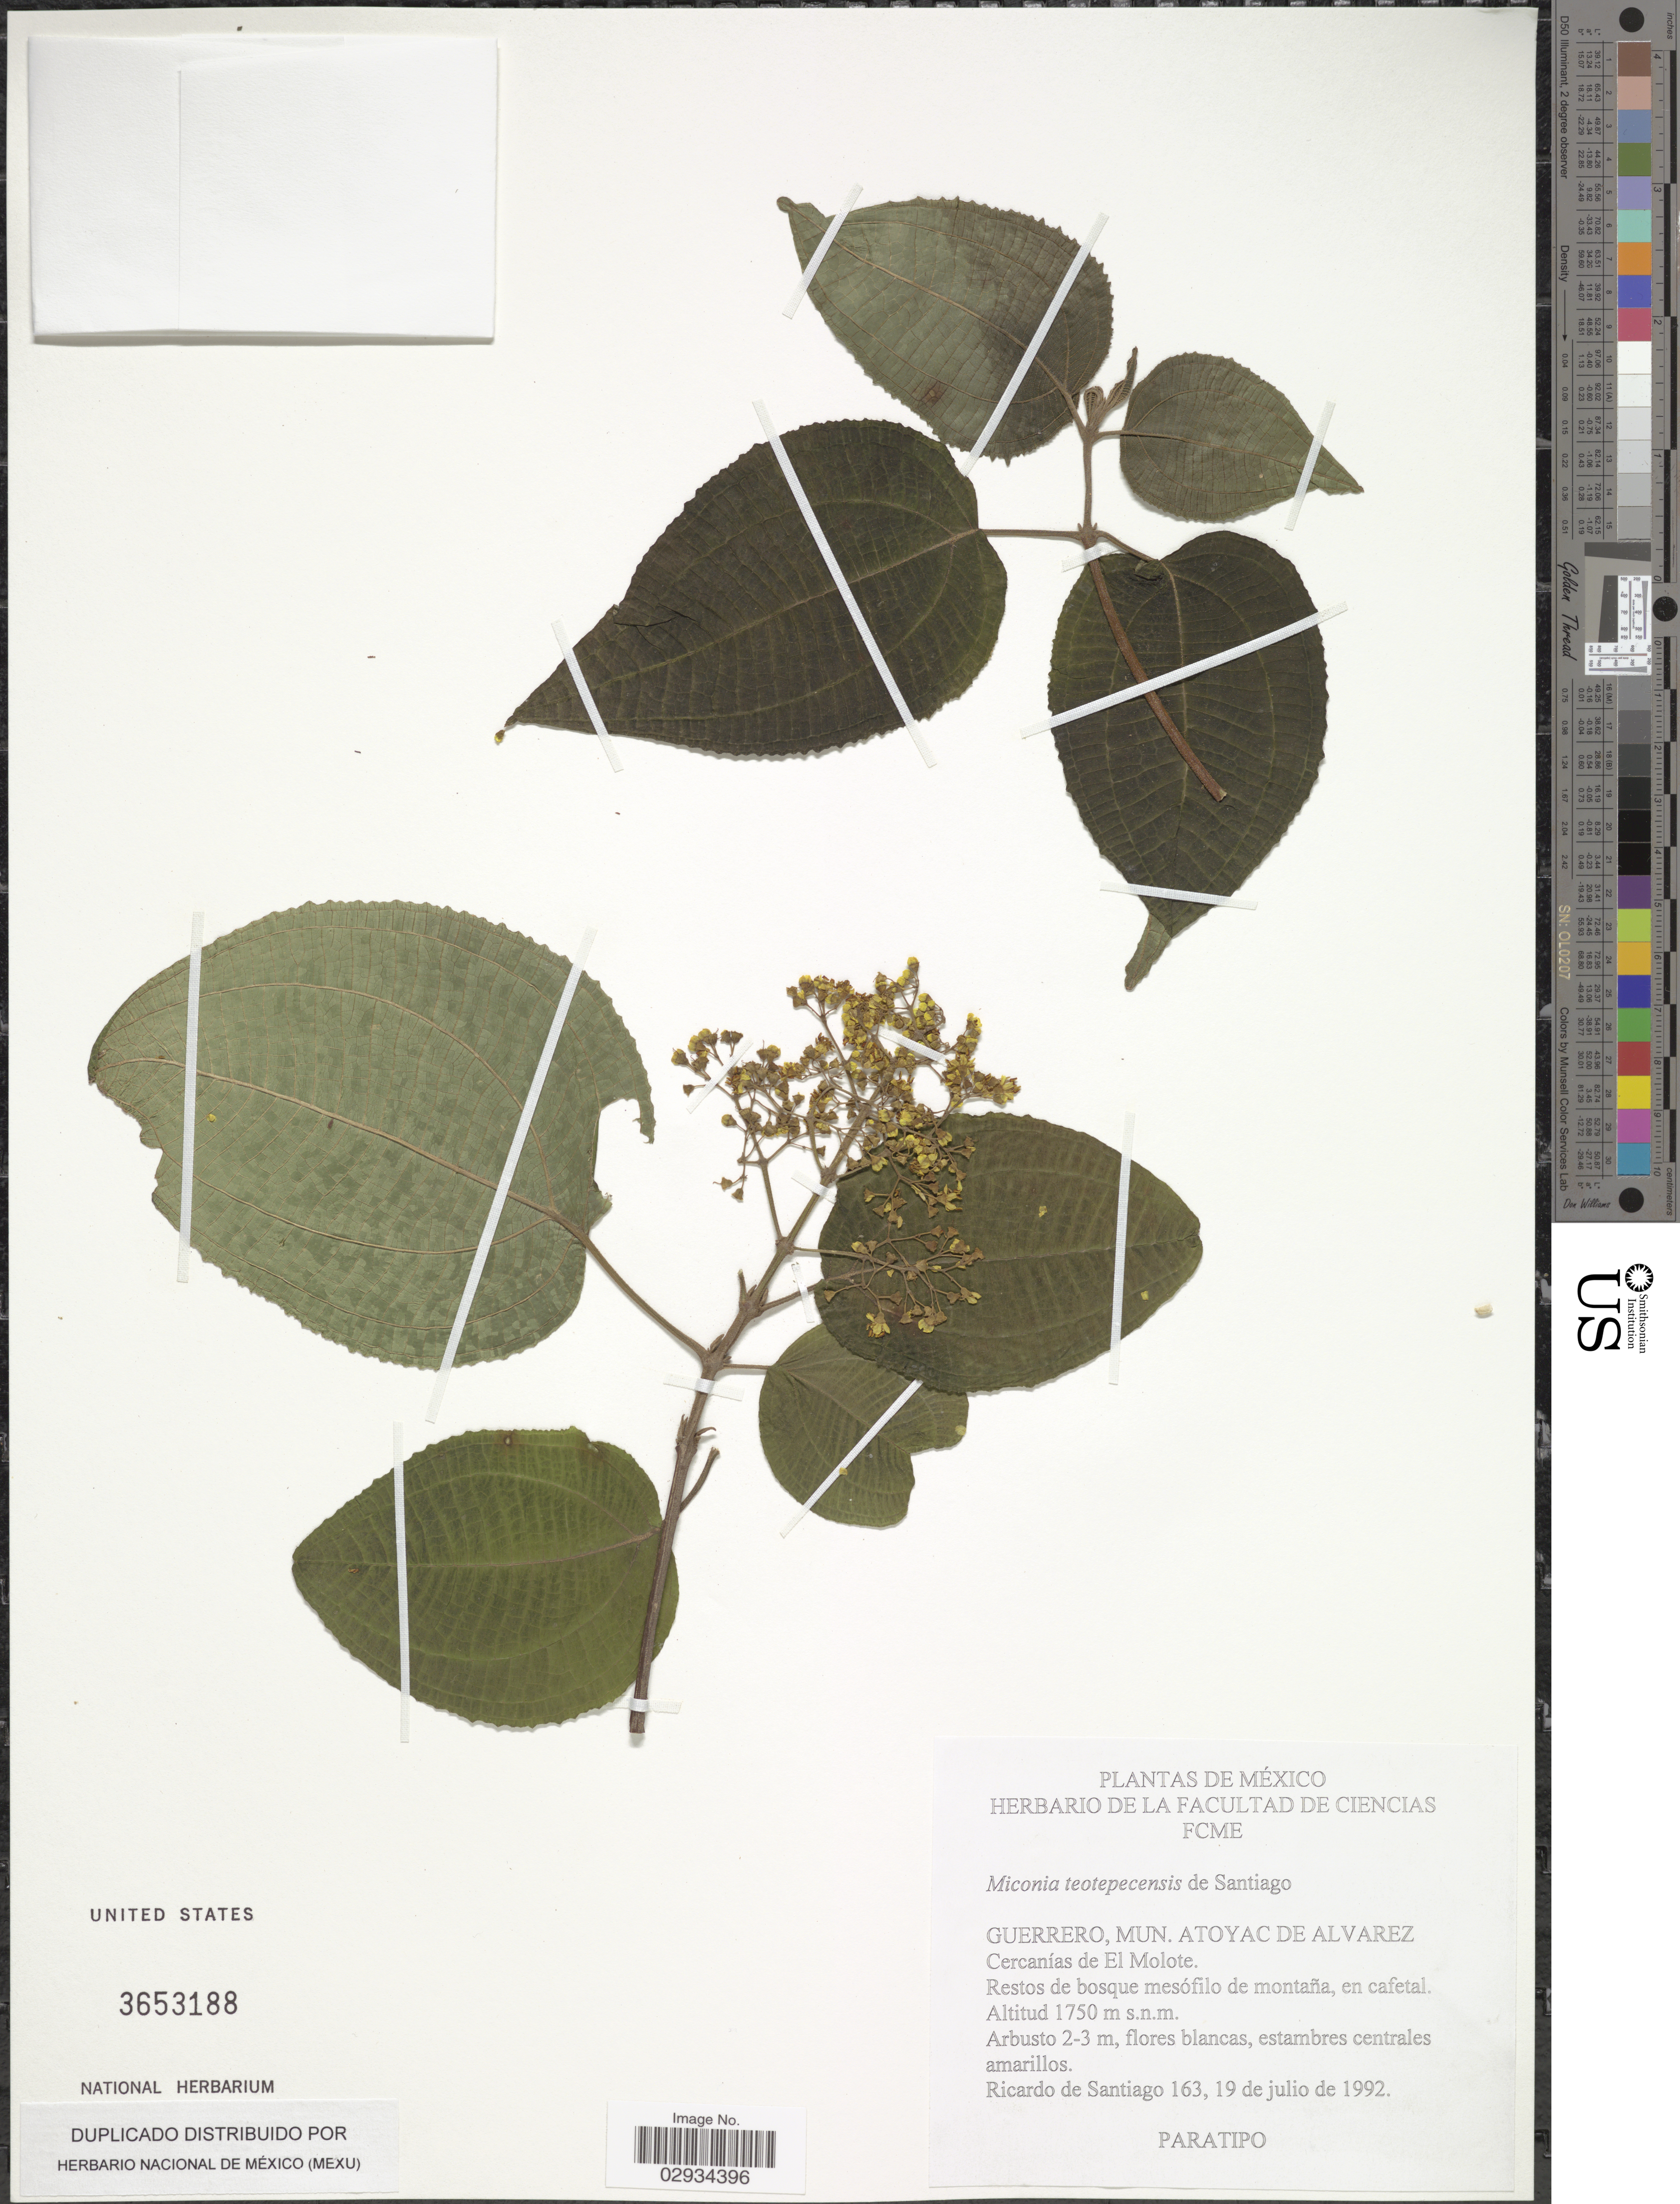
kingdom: Plantae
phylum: Tracheophyta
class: Magnoliopsida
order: Myrtales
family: Melastomataceae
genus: Miconia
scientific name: Miconia teotepecensis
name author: de Santiago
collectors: J. R. de Santiago Gómez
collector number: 163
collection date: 1992-07-19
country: Mexico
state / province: Guerrero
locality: Mun. Atoyac de Alvarez. Cercanías de El Molote.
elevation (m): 1750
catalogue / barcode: US 3653188